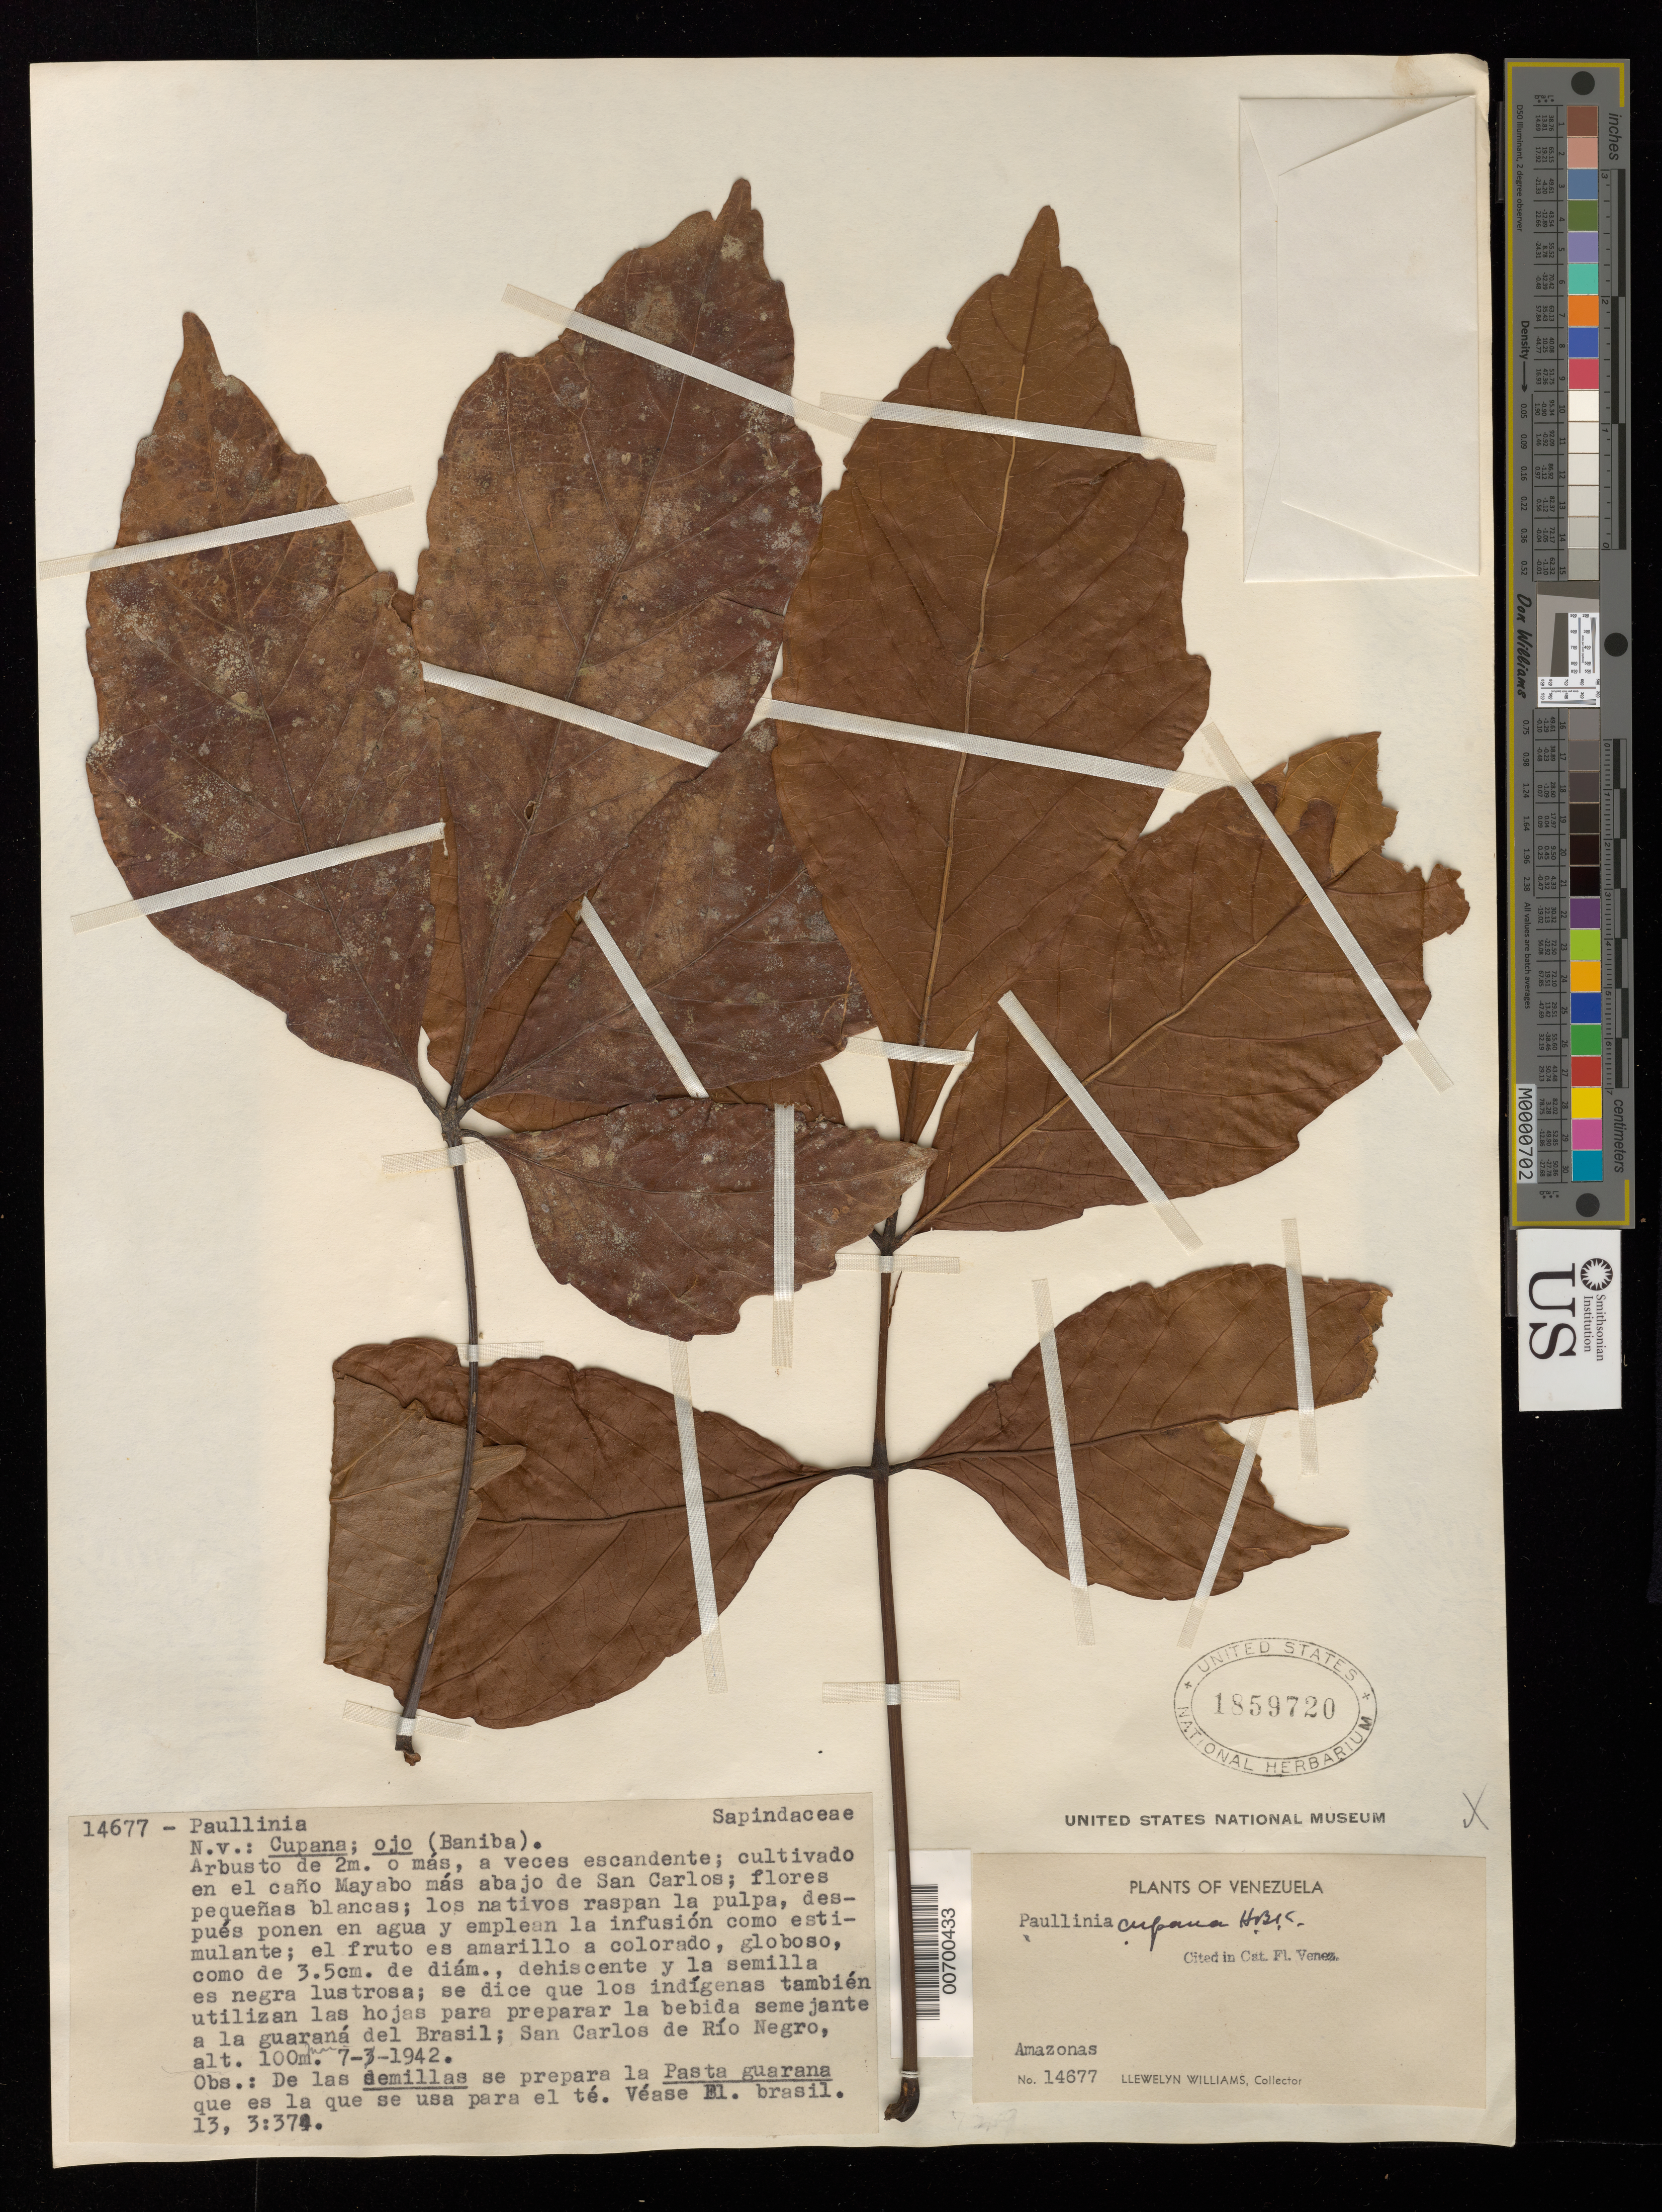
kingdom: Plantae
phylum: Tracheophyta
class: Magnoliopsida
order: Sapindales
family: Sapindaceae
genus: Paullinia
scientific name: Paullinia cupana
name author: Kunth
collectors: L. Williams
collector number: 14677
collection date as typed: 07 Mar 1942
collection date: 1942-03-07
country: Brazil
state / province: Amazonas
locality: San Carlos de Rio Negro.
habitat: Cultivado en el caño Mayabo más abajo de San Carlos.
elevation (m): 100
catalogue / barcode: US 1859720